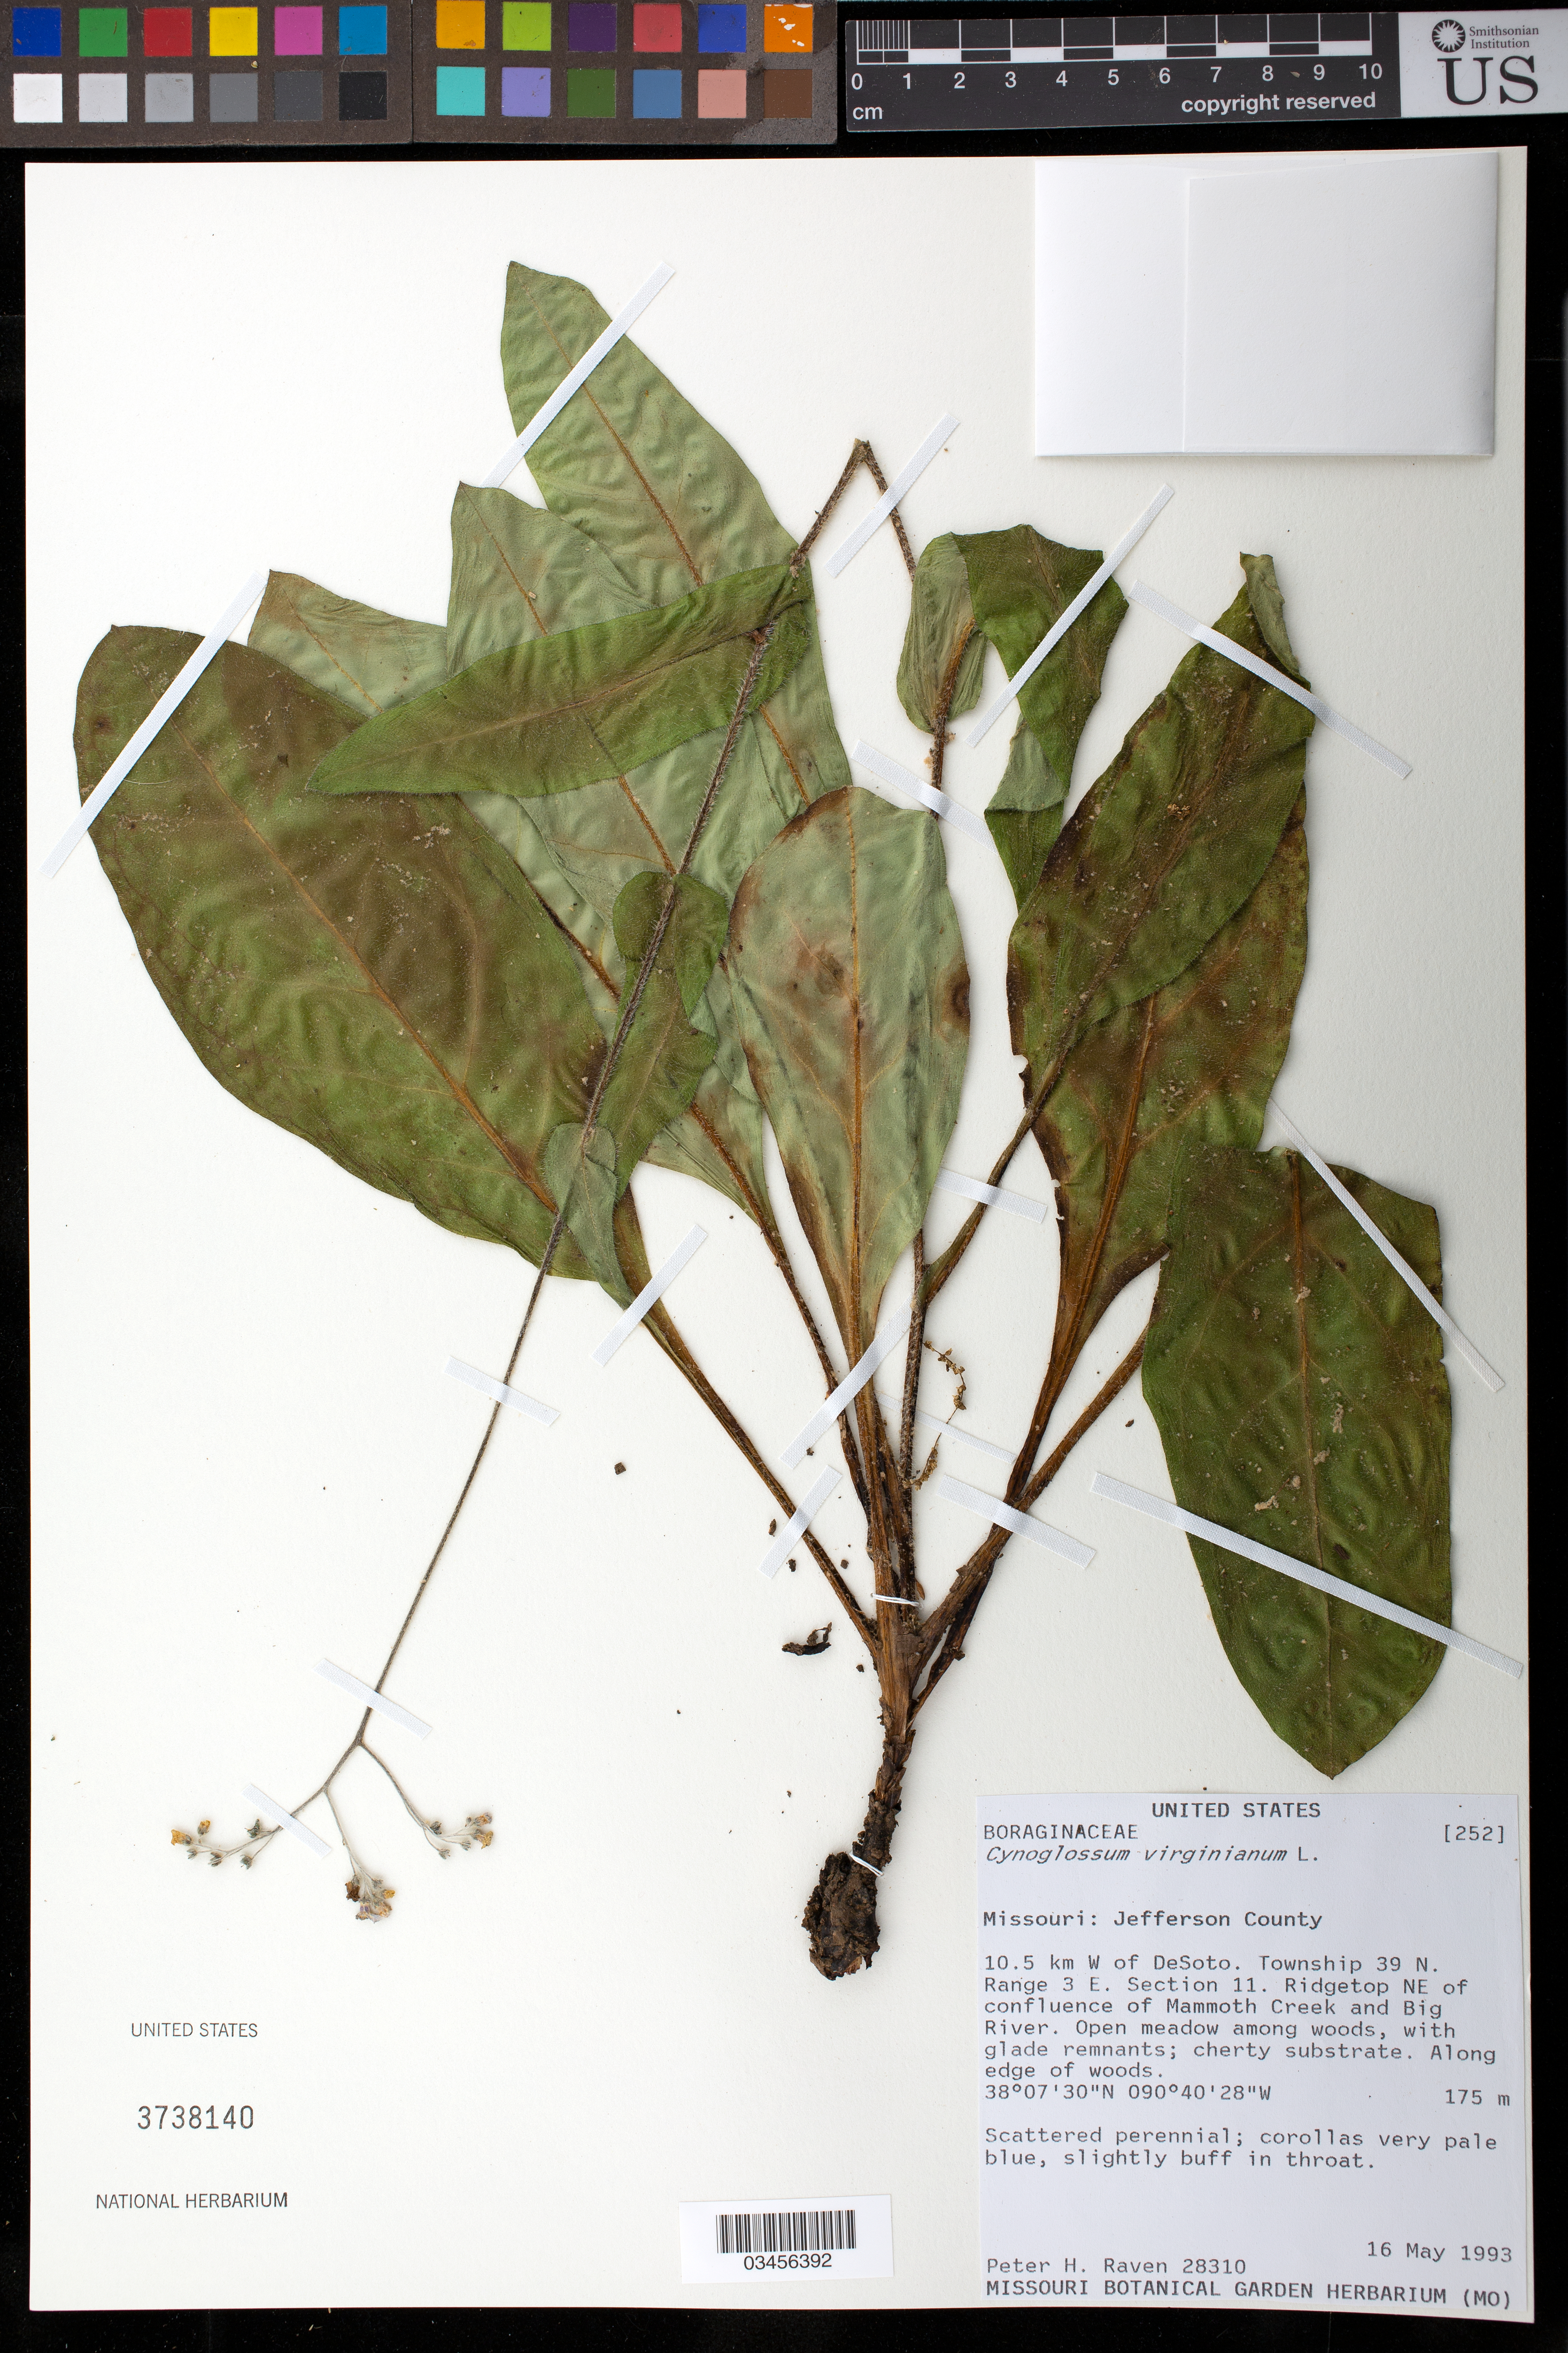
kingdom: Plantae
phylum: Tracheophyta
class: Magnoliopsida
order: Boraginales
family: Boraginaceae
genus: Cynoglossum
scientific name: Cynoglossum virginianum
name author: L.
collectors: P. Raven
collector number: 28310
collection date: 1993-05-16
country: United States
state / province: Missouri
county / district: Jefferson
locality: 10.5 km W of DeSoto. Township 39 N. Range 3 E. Section 11. Ridgetop NE of confluence of Mammoth Creek and Big River.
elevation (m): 175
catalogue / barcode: US 3738140